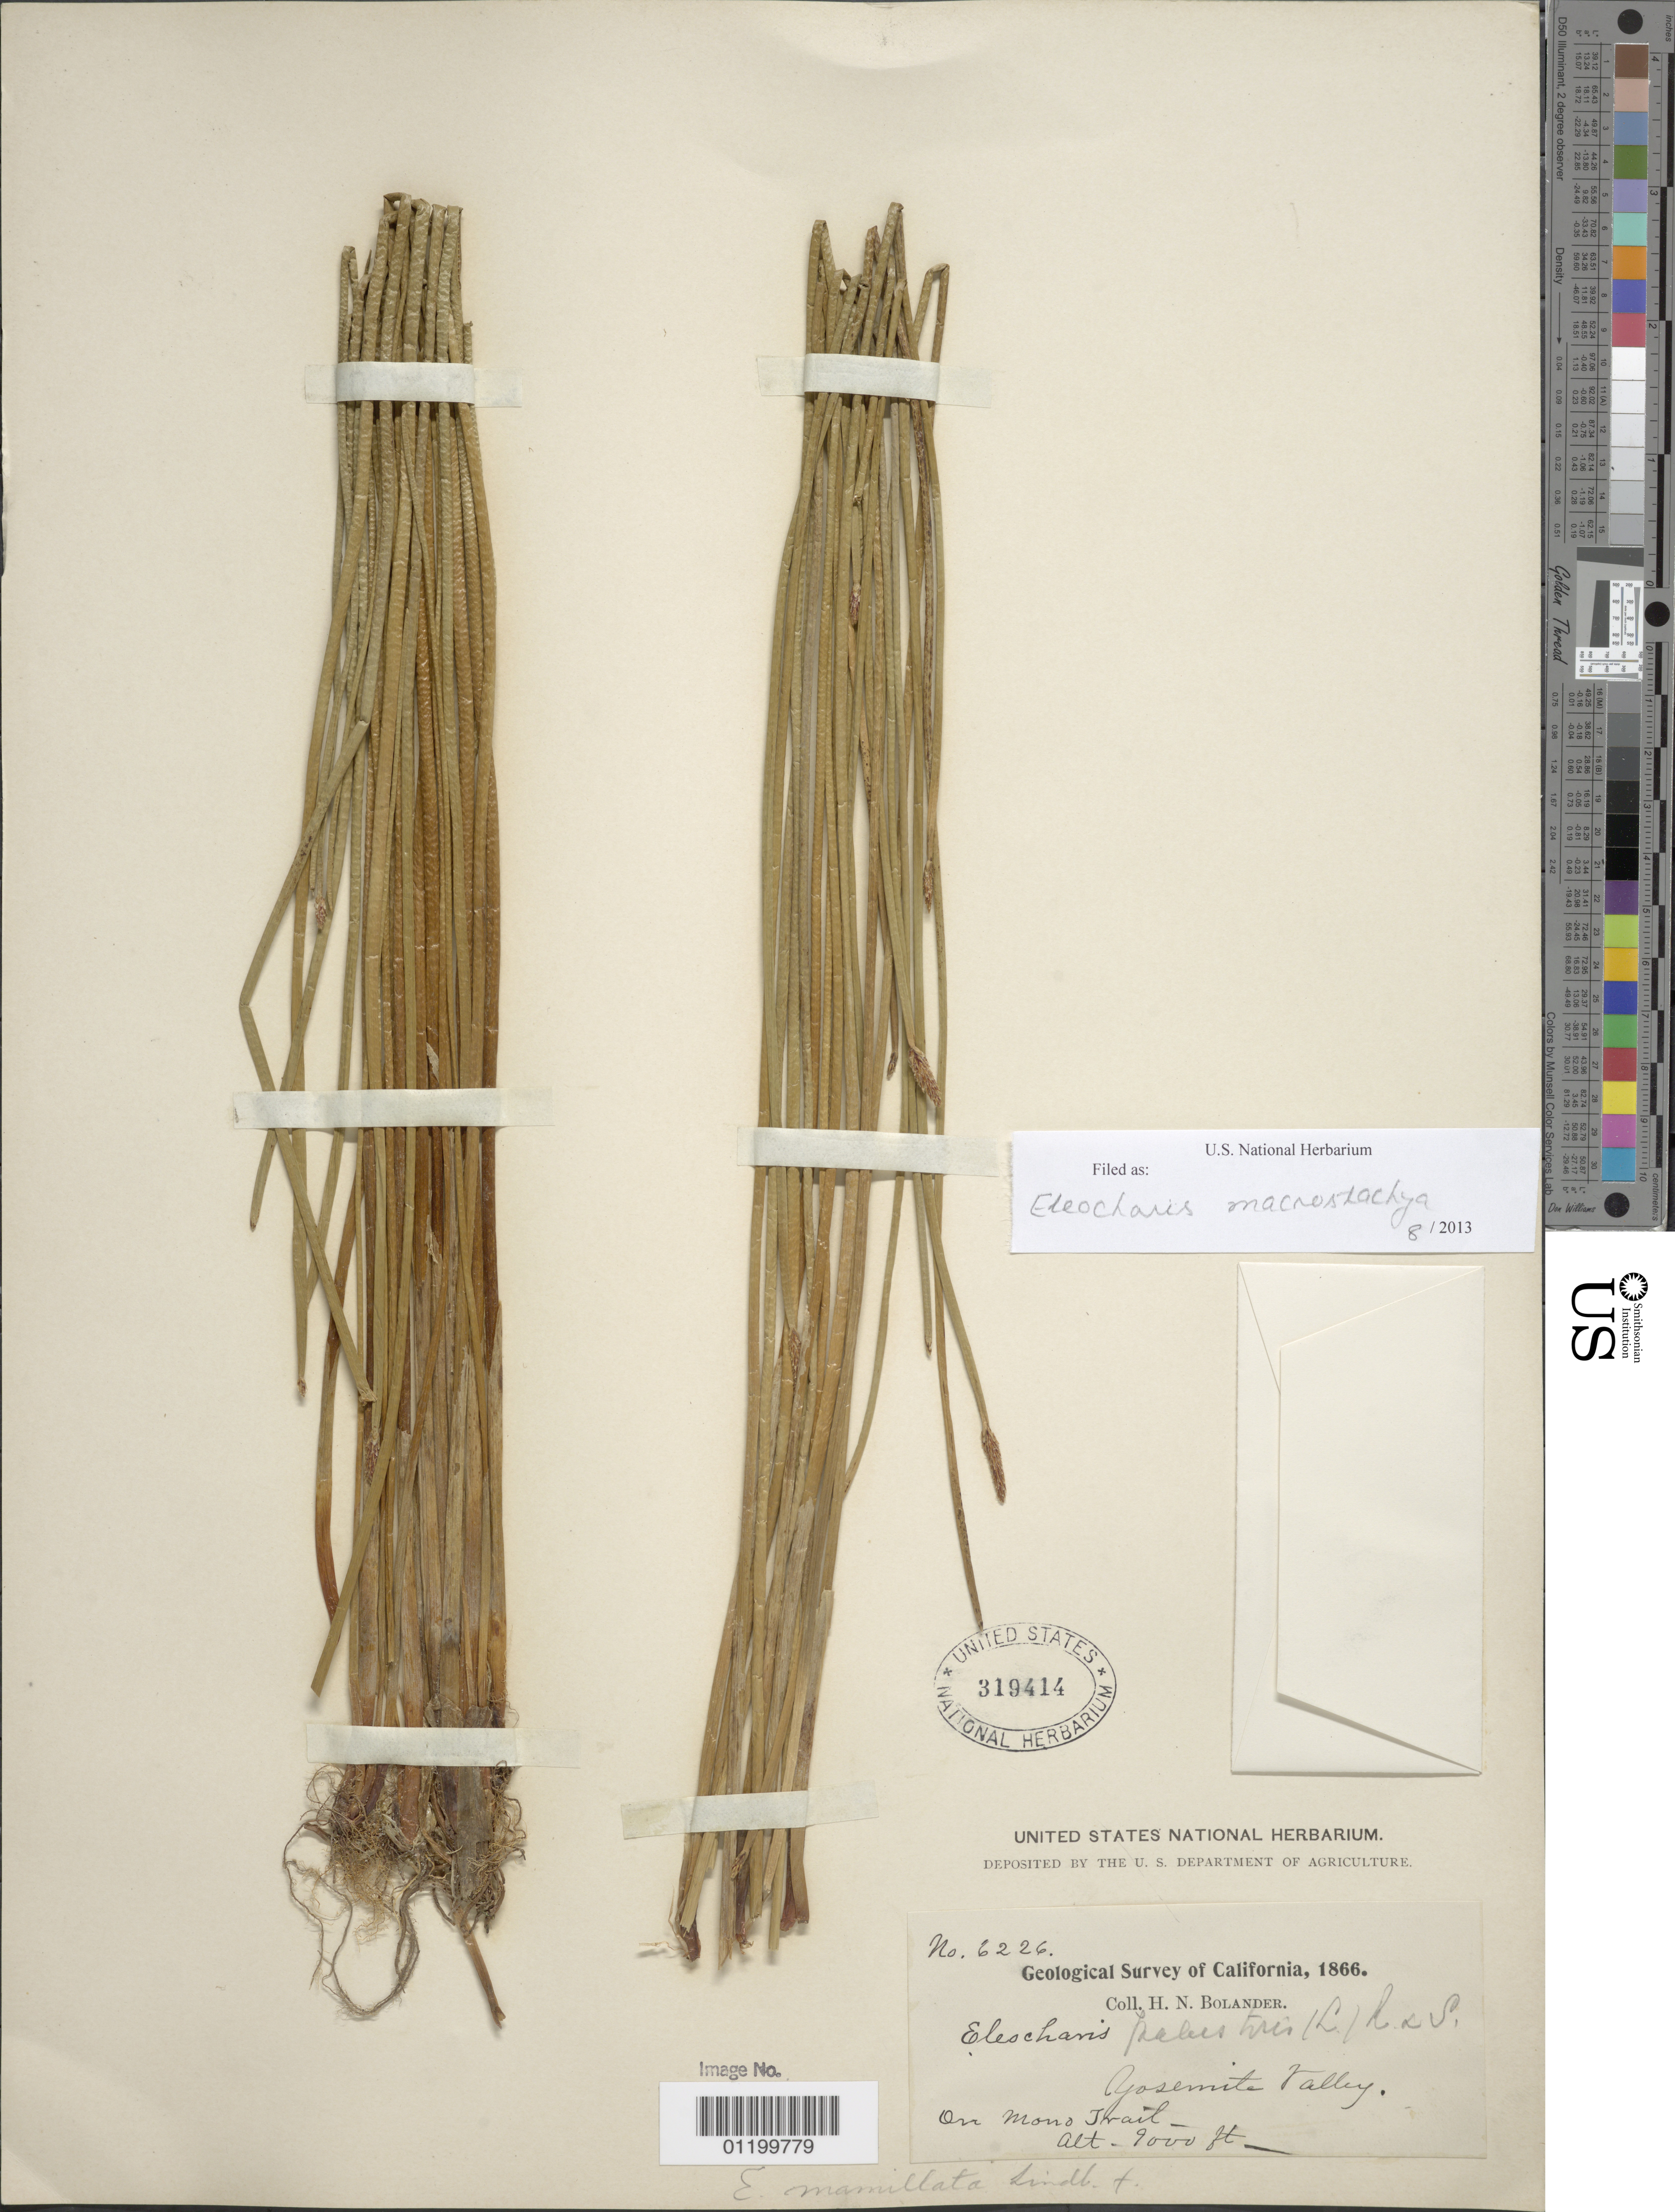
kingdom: Plantae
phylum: Tracheophyta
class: Liliopsida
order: Poales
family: Cyperaceae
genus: Eleocharis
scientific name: Eleocharis macrostachya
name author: Britton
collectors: H. Bolander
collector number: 6226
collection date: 1866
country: United States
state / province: California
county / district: Mariposa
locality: Yosemite Valley.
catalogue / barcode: US 319414